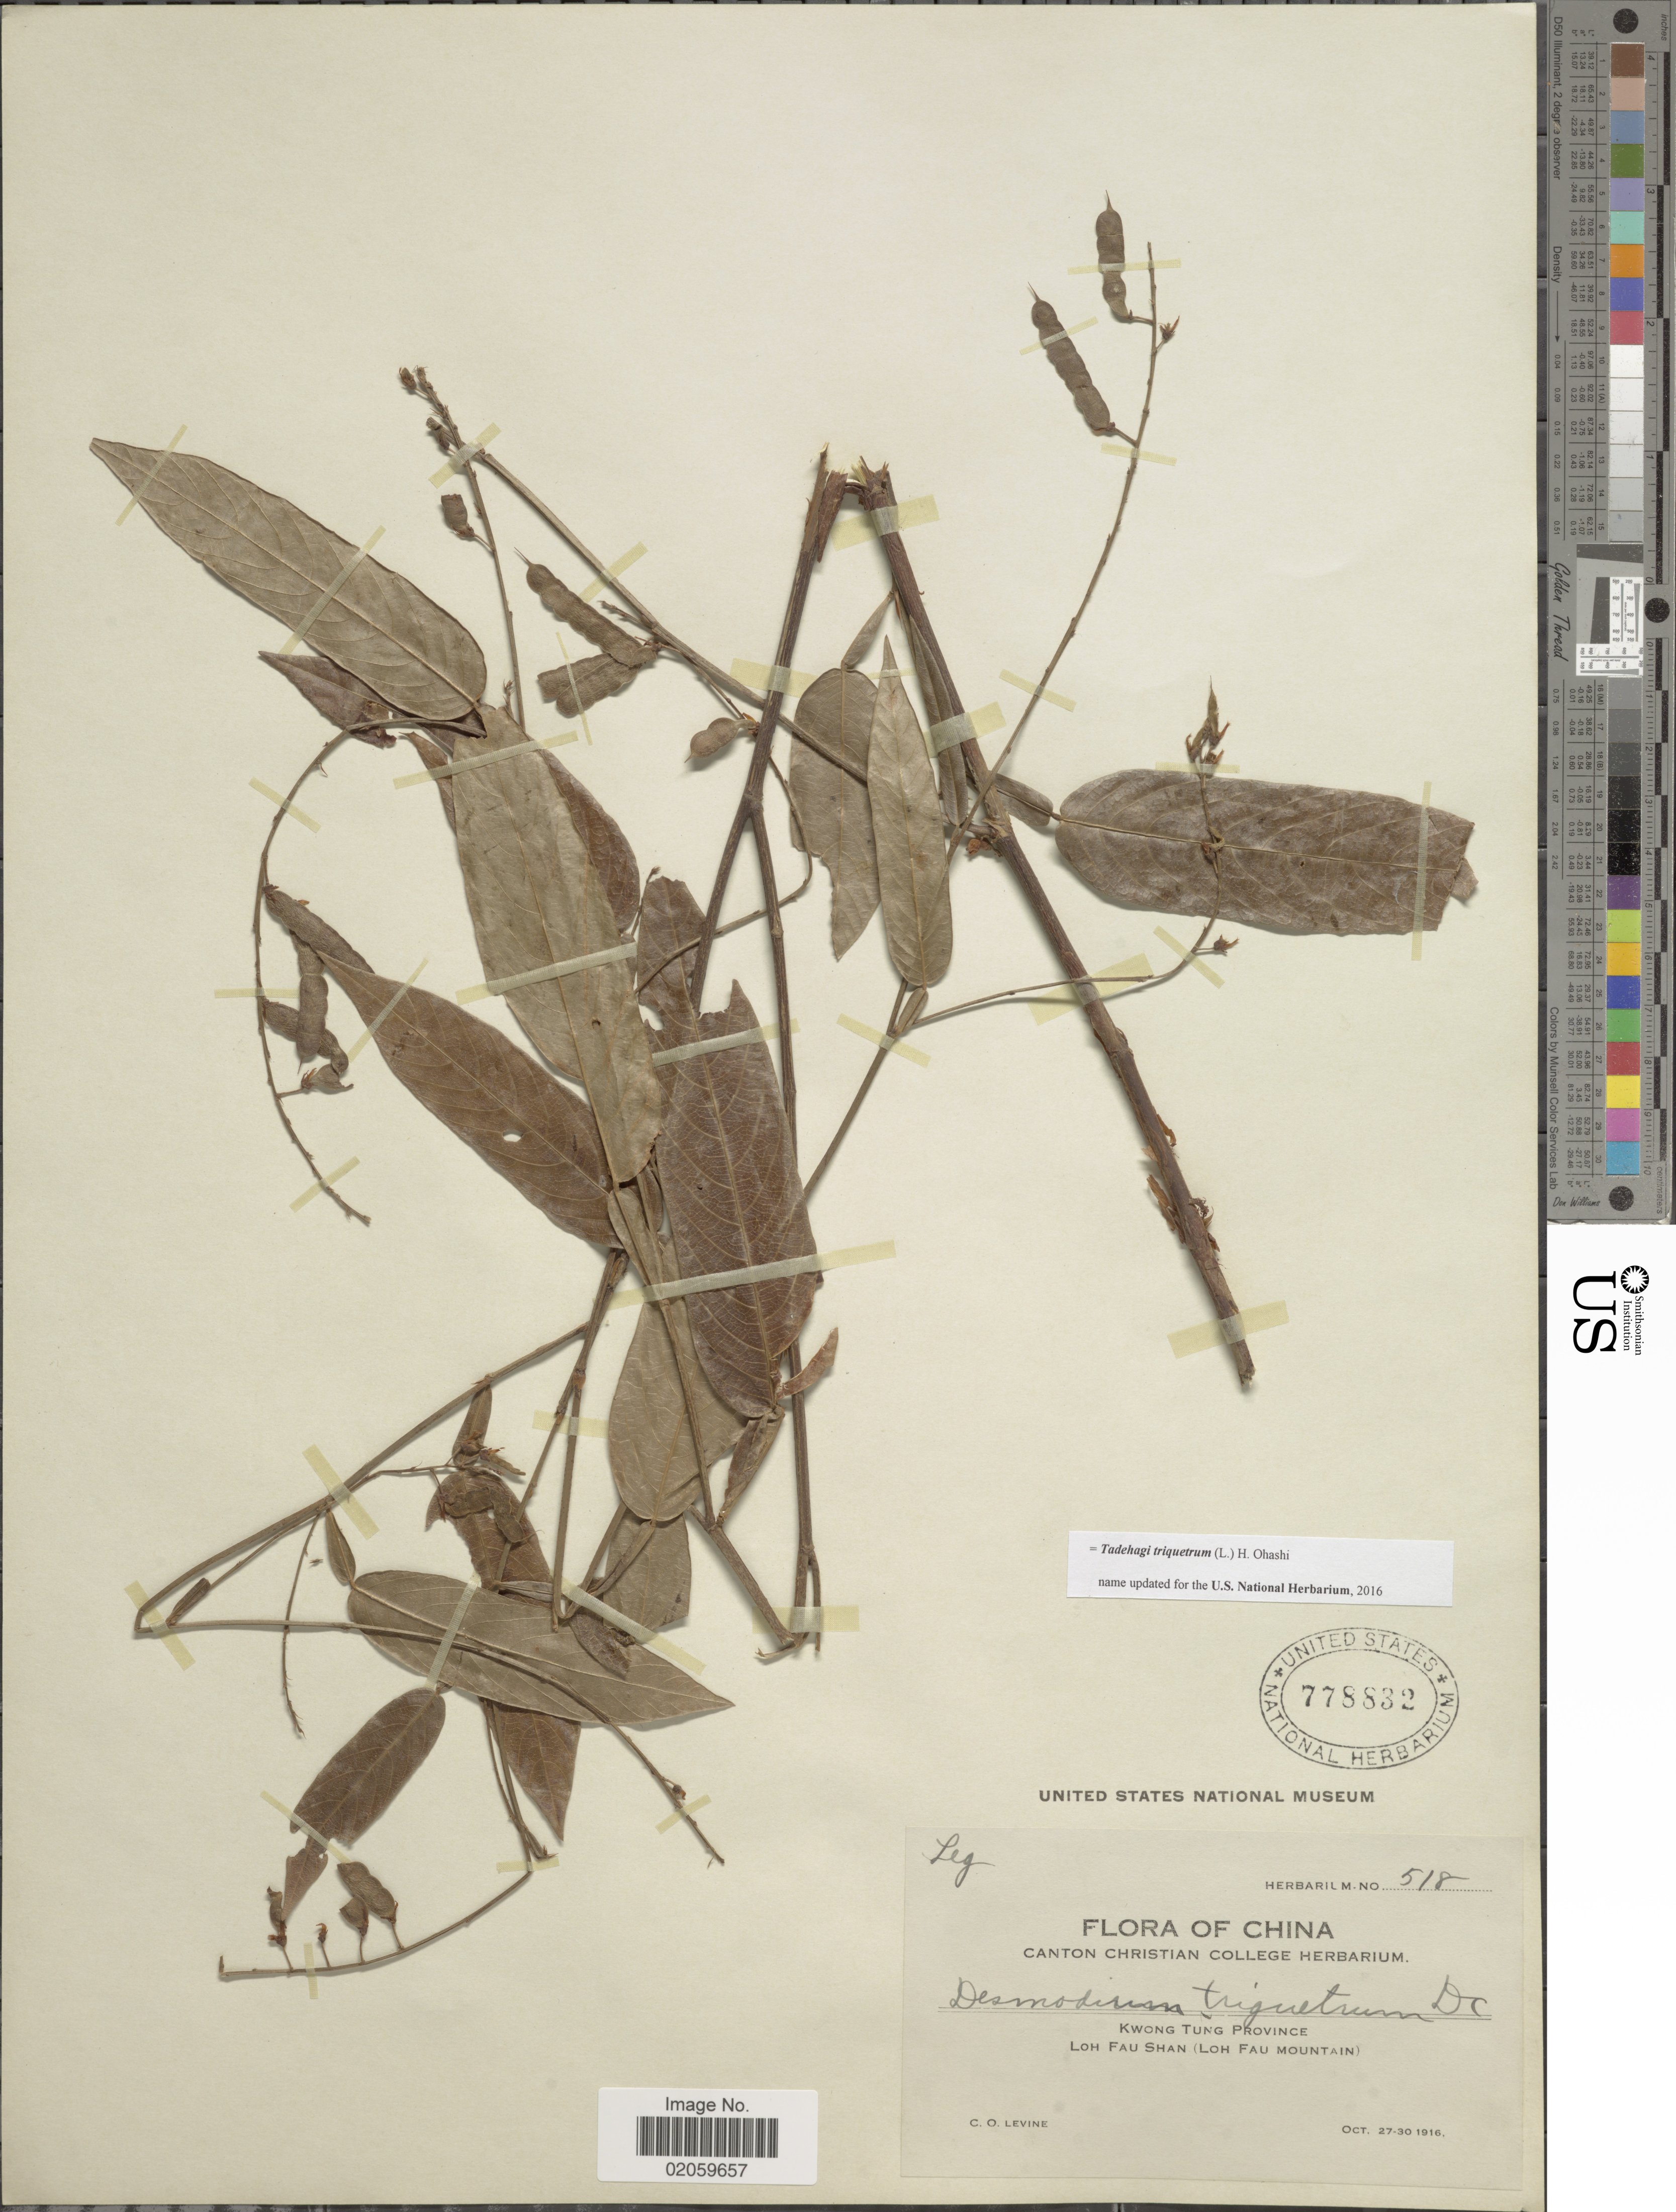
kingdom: Plantae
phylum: Tracheophyta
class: Magnoliopsida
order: Fabales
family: Fabaceae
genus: Tadehagi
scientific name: Tadehagi triquetrum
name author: (L.) H. Ohashi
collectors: C. O. Levine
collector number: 518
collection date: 1916-10-27/1916-10-30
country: China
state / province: Guangdong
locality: Loh Fau Shan (Loh Fau Mountain), Kwong Tung Province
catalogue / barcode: US 778832